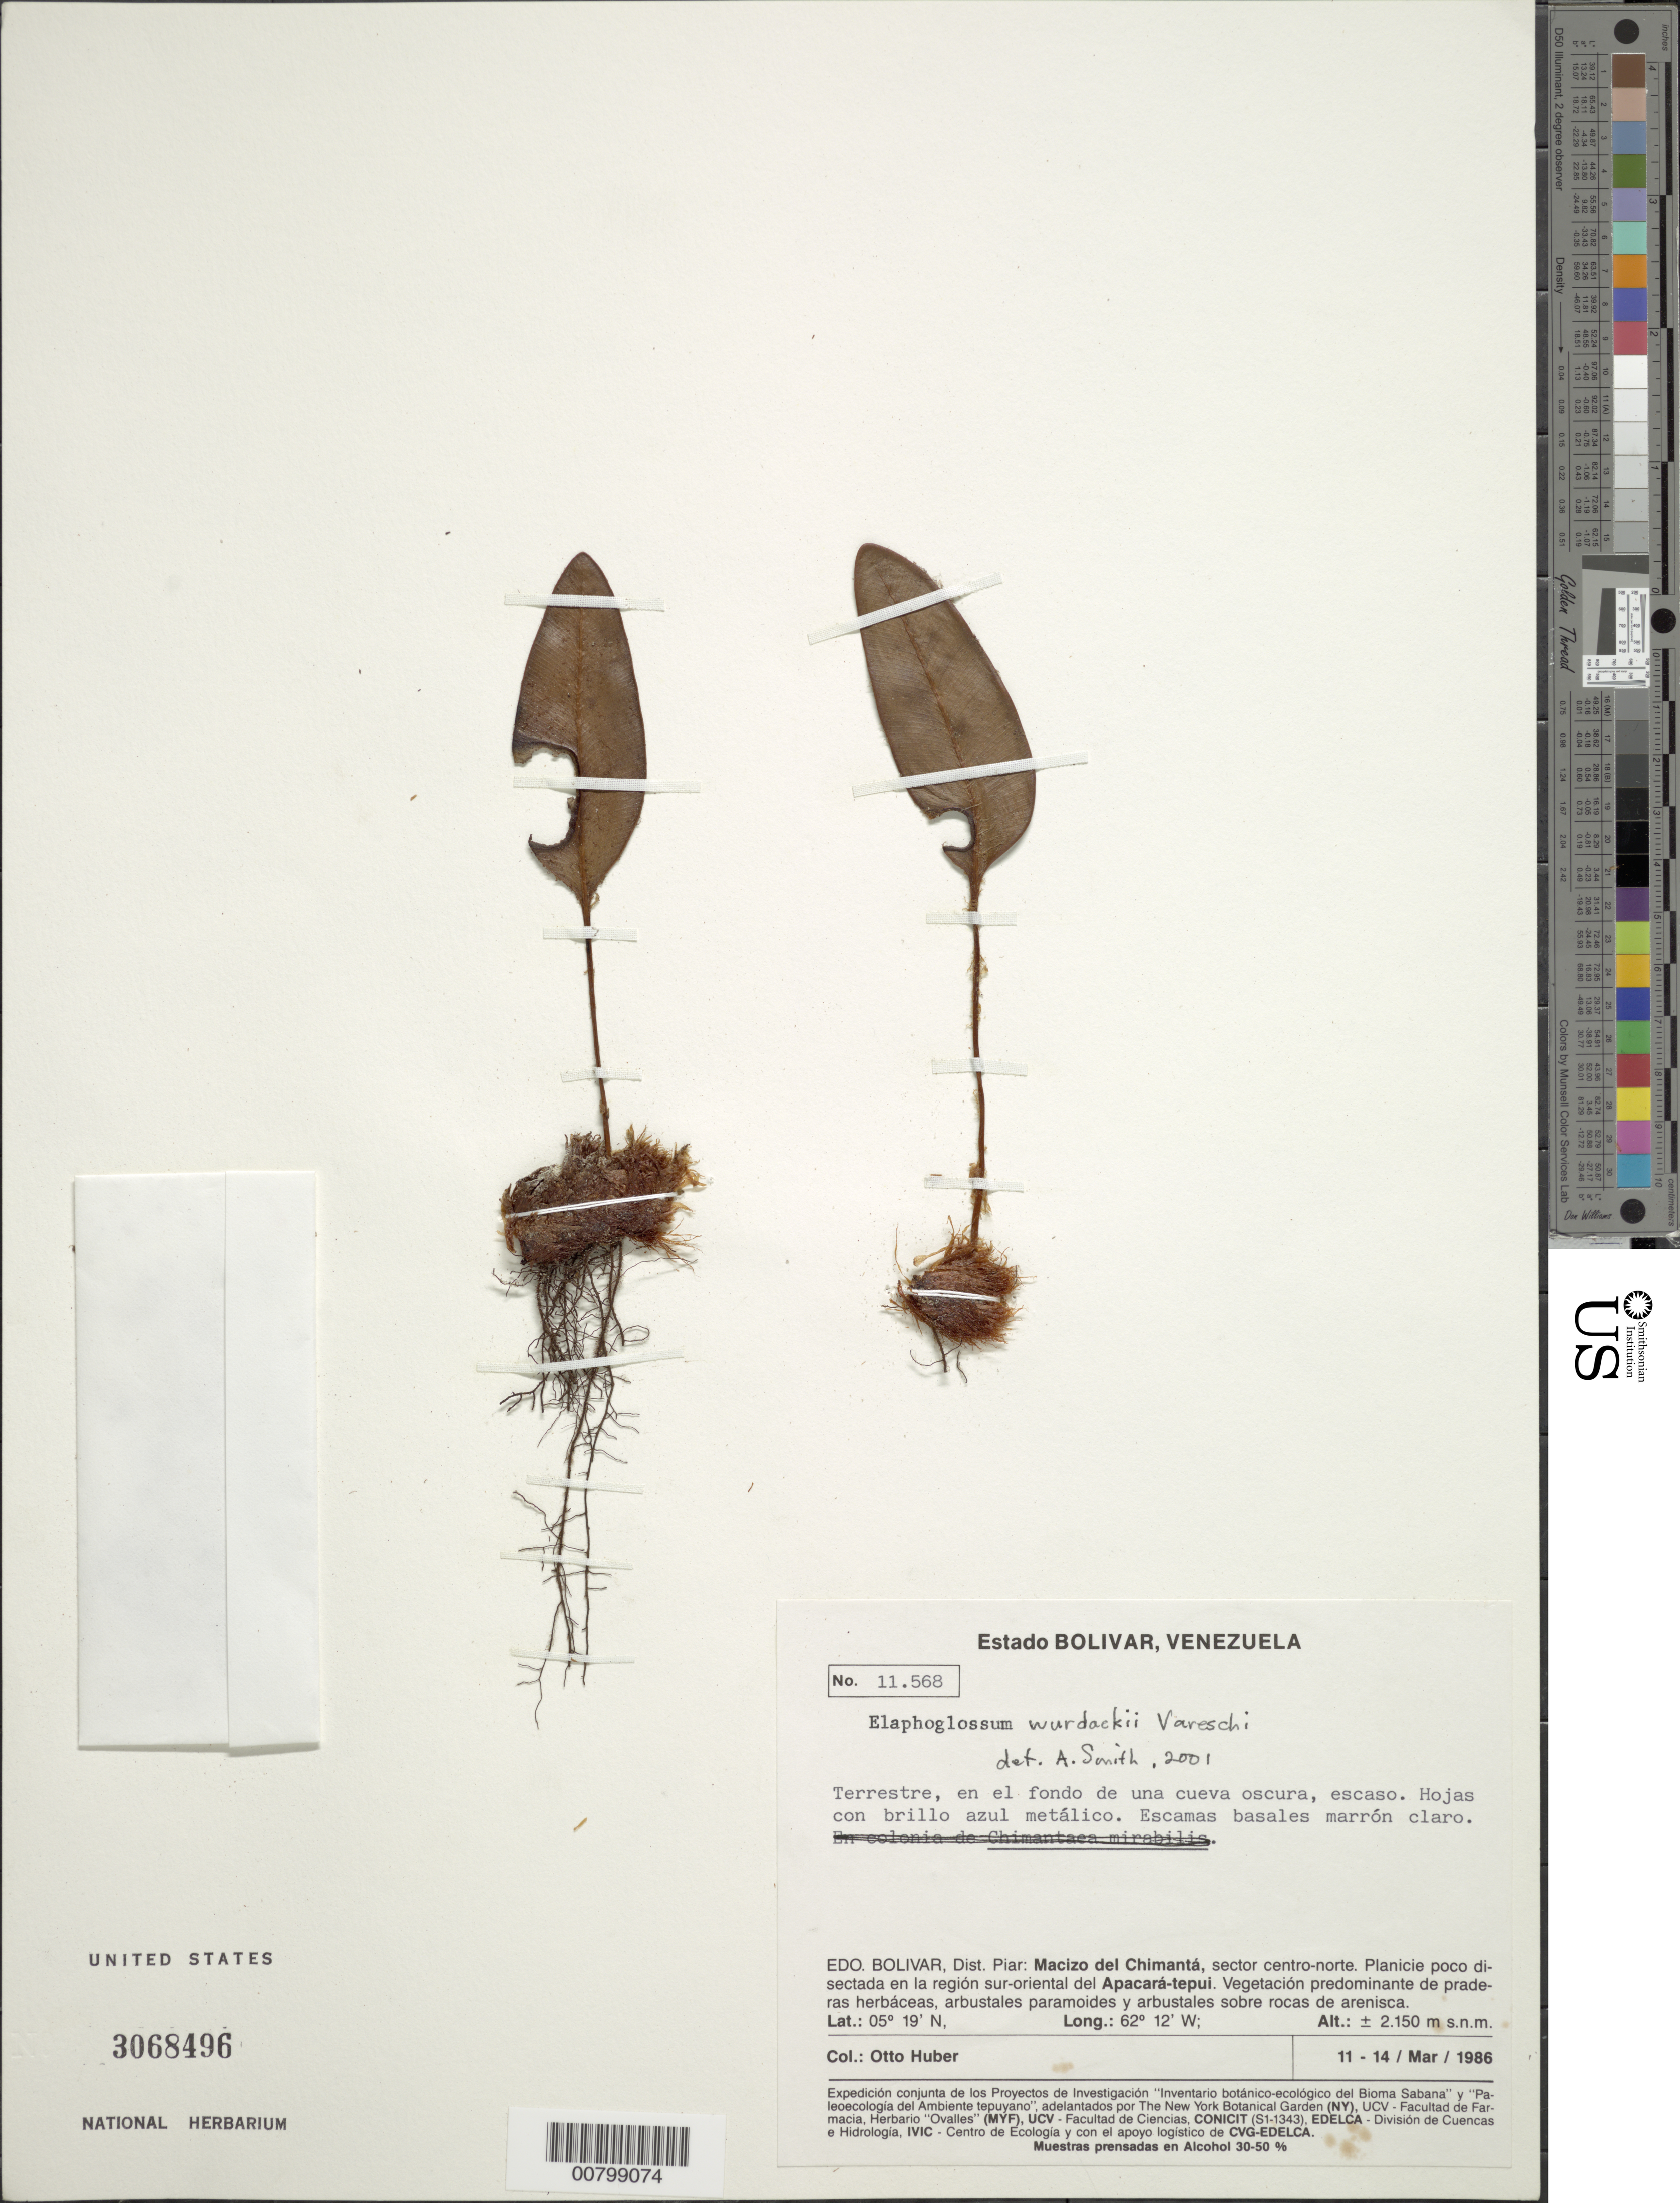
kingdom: Plantae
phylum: Tracheophyta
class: Polypodiopsida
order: Polypodiales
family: Dryopteridaceae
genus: Elaphoglossum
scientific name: Elaphoglossum wurdackii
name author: Vareschi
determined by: Smith, A.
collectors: O. Huber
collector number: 11568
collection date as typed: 11-Mar-86 to 14-Mar-86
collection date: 1986-03-11/1986-03-14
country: Venezuela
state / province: Bolívar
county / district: Piar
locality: Macizo del Chimantá, sector centro-norte, sur-oriental del Apacará-tepuí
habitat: Vegetación predominante de praderas herbaceas, arbustales paramoides y arbustales sobre rocas de renisca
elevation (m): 2150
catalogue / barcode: US 3068496